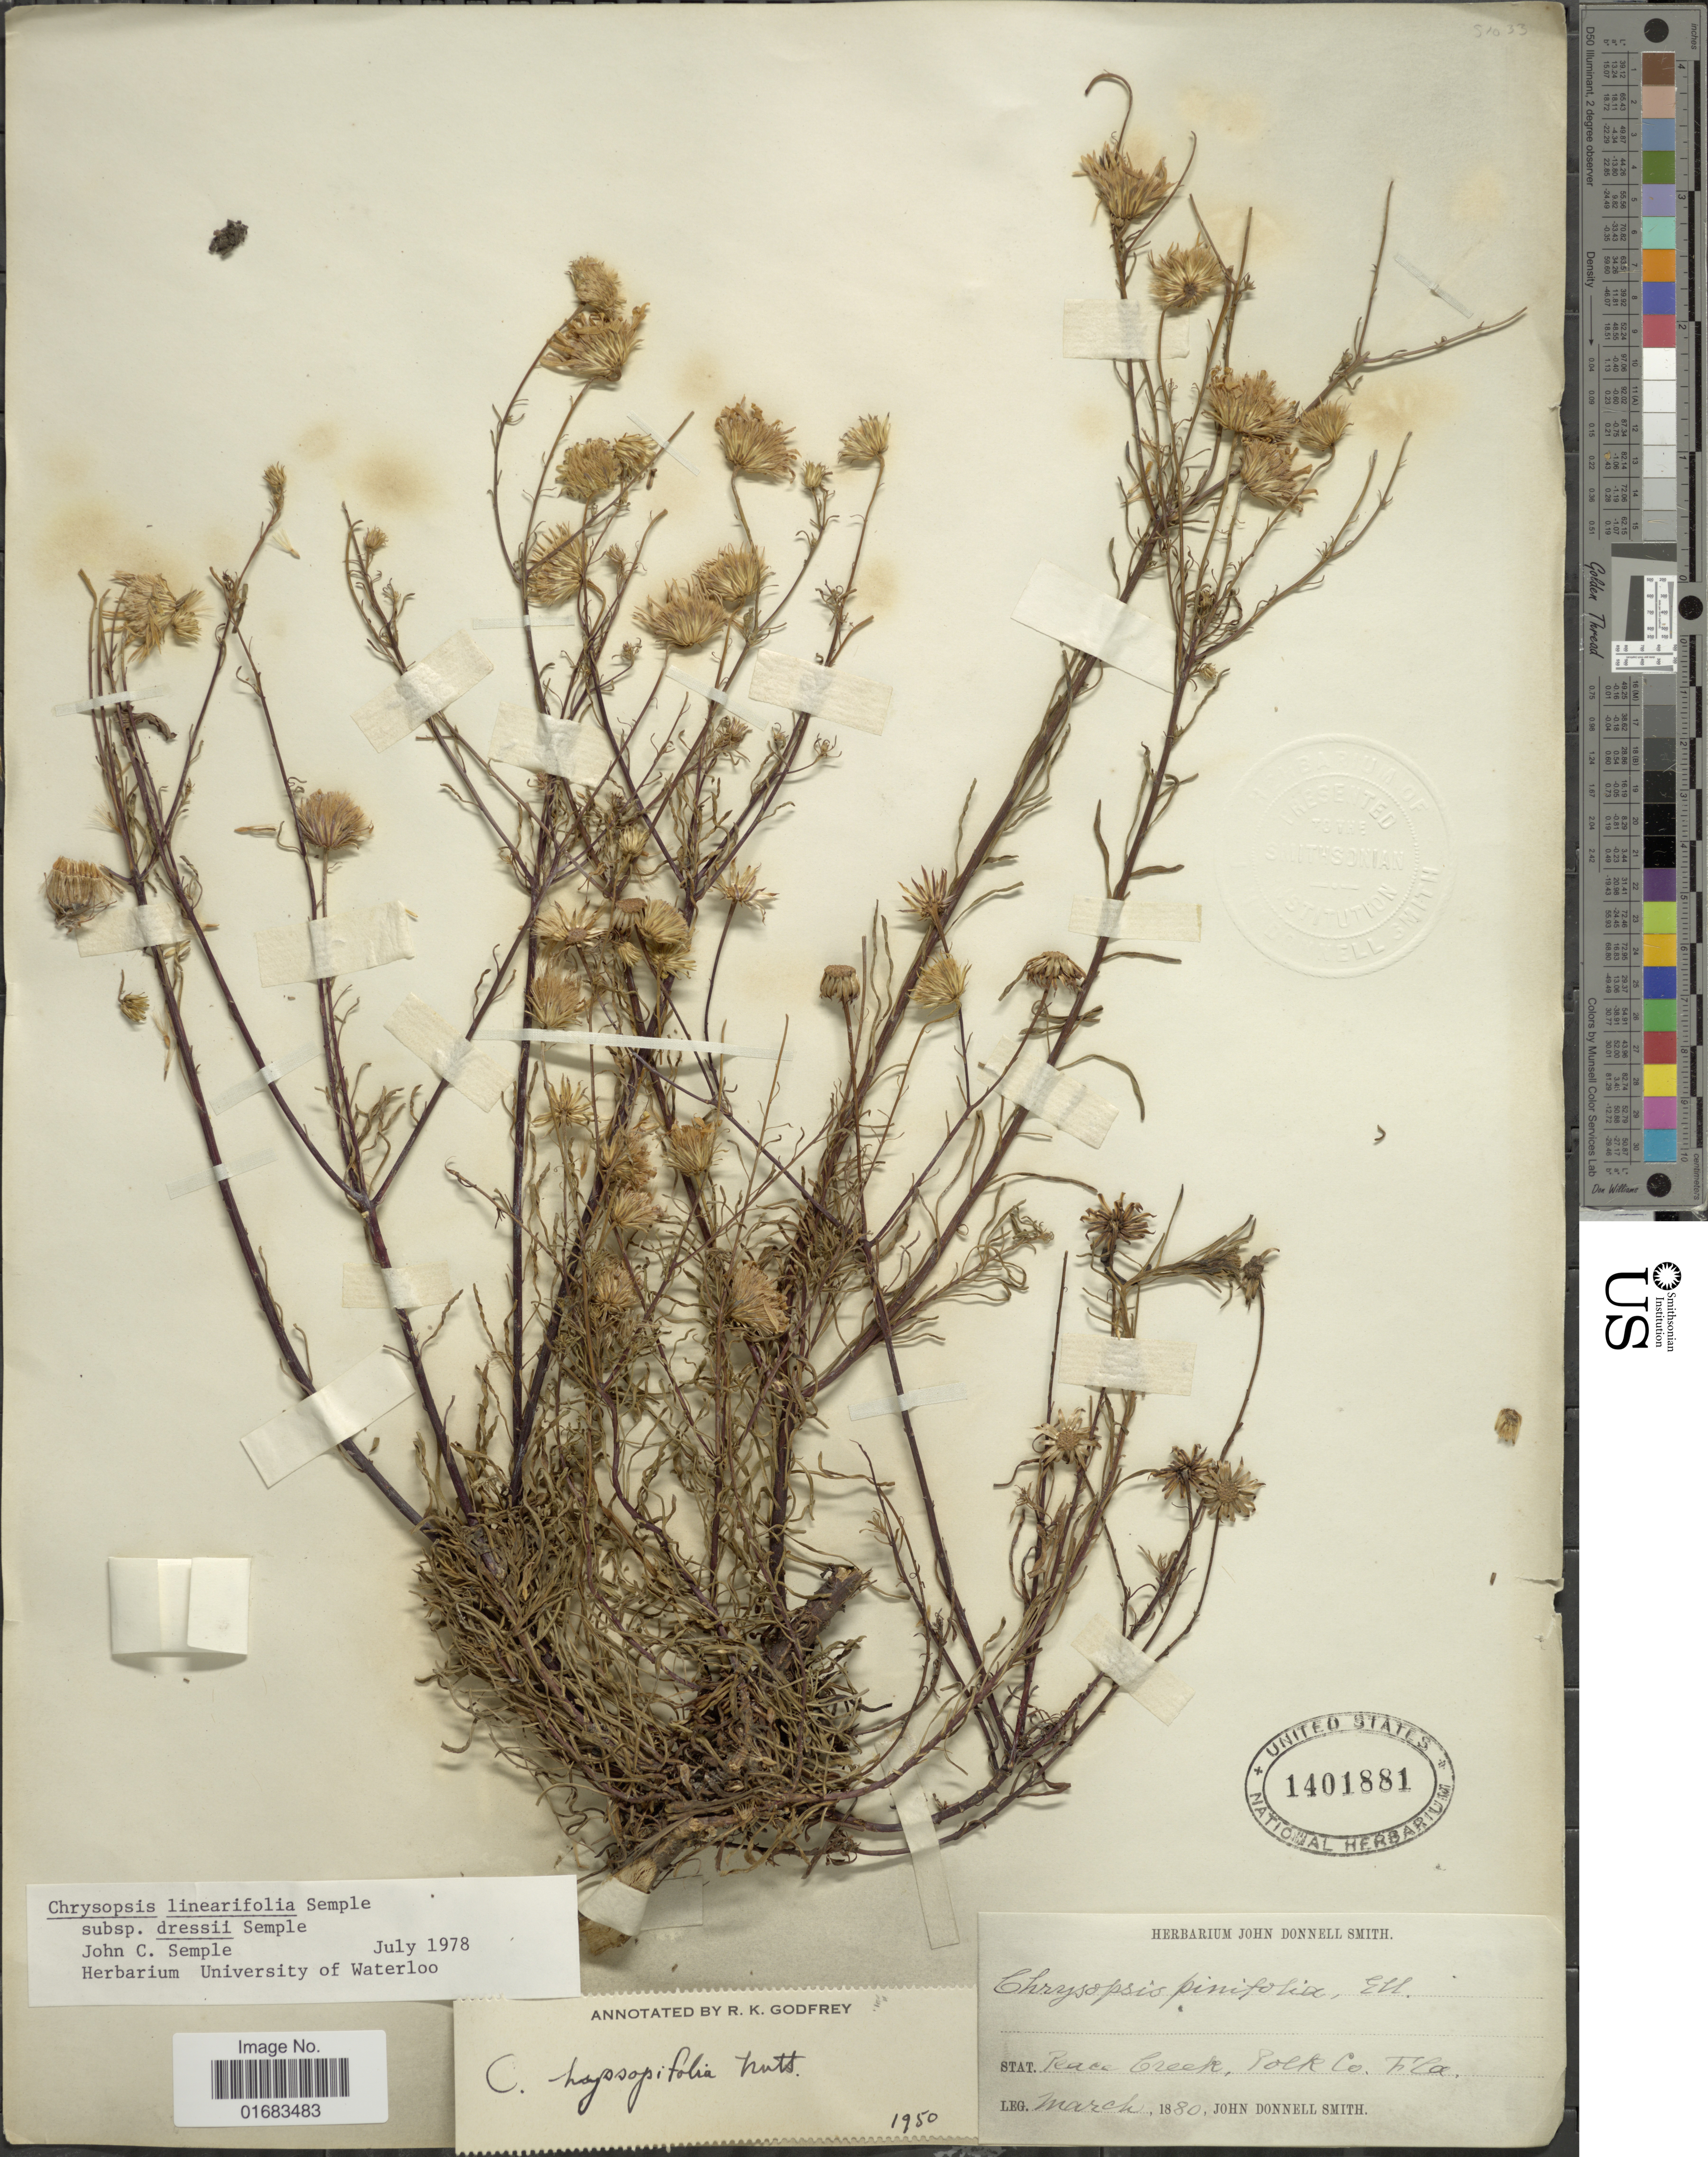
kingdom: Plantae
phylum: Tracheophyta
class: Magnoliopsida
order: Asterales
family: Asteraceae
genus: Chrysopsis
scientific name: Chrysopsis linearifolia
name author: Semple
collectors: J. Donnell Smith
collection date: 1880-03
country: United States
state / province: Florida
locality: Peace Creek, Polk Co.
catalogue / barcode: US 1401881